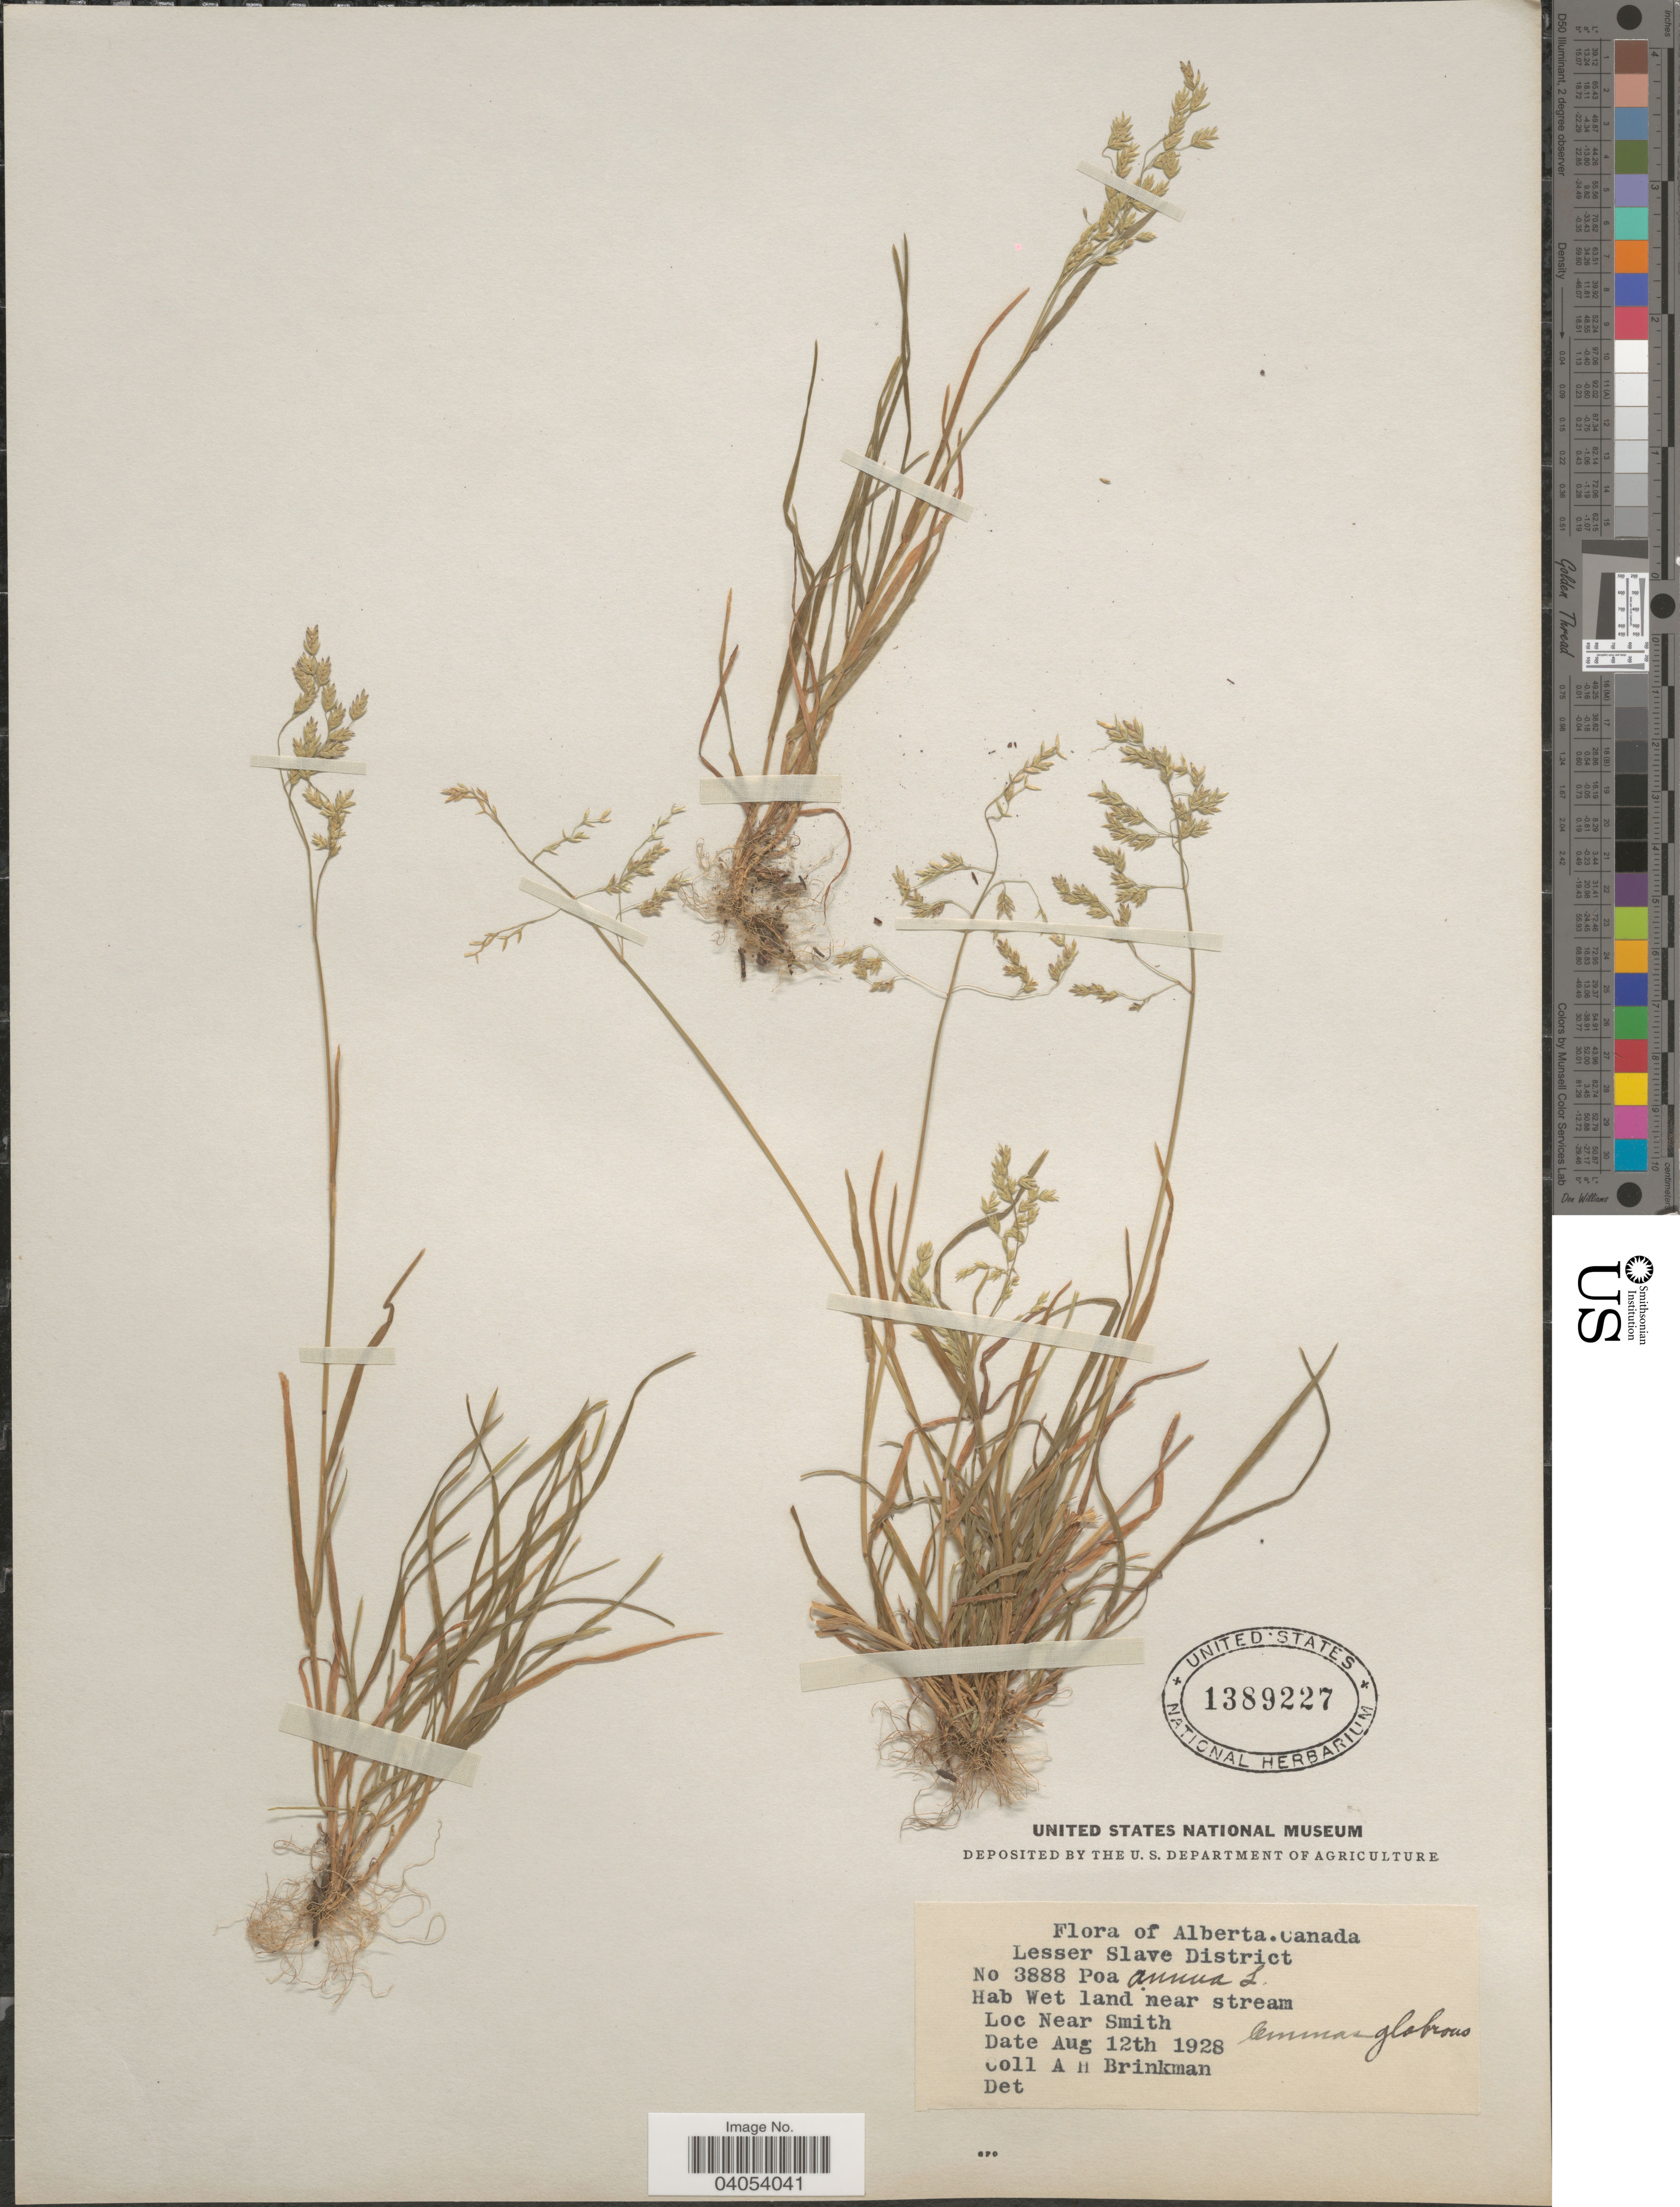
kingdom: Plantae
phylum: Tracheophyta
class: Liliopsida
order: Poales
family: Poaceae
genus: Poa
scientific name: Poa annua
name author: L.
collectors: A. Brinkman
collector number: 3888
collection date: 1928-08-12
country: Canada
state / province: Alberta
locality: Lesser Slave District. Near Smith.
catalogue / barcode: US 1389227